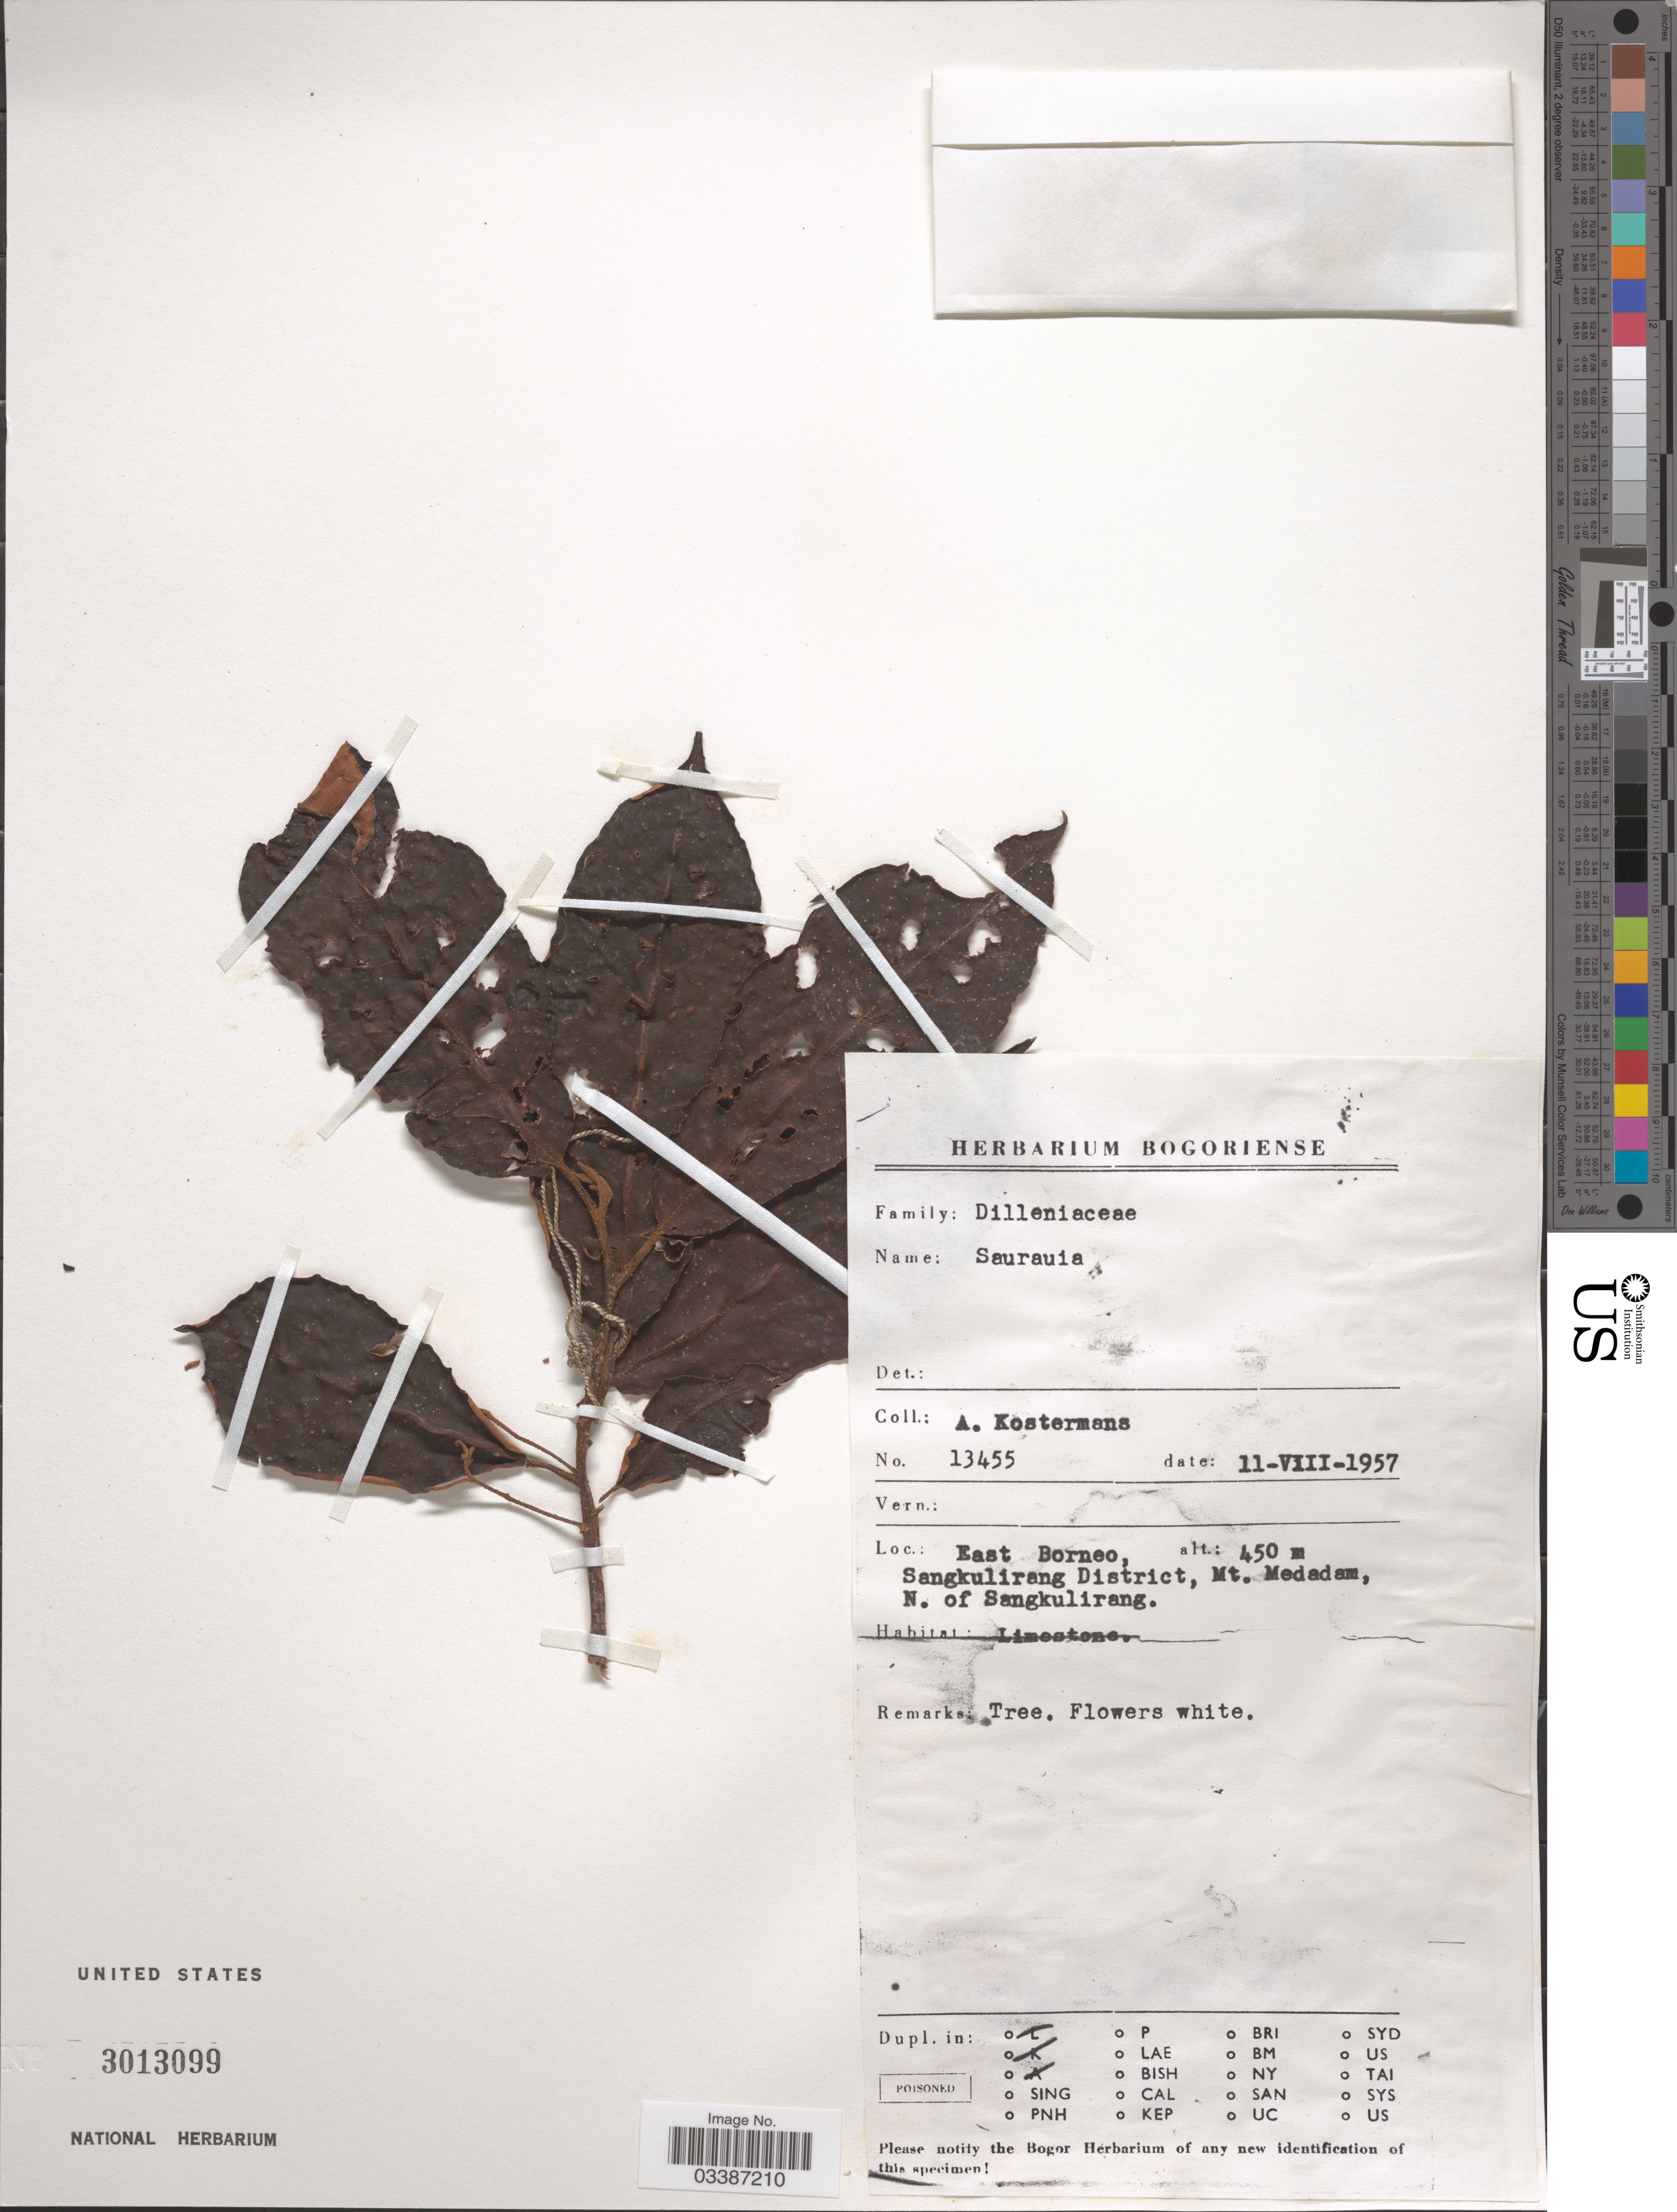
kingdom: Plantae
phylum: Tracheophyta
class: Magnoliopsida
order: Ericales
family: Actinidiaceae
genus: Saurauia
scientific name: Saurauia sp.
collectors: A. J. G. Kostermans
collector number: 13455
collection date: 1957-08-11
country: Indonesia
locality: East Borneo. Sangkulirang District, Mt. Medadam, N. of Sangkulirang.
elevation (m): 450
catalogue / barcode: US 3013099